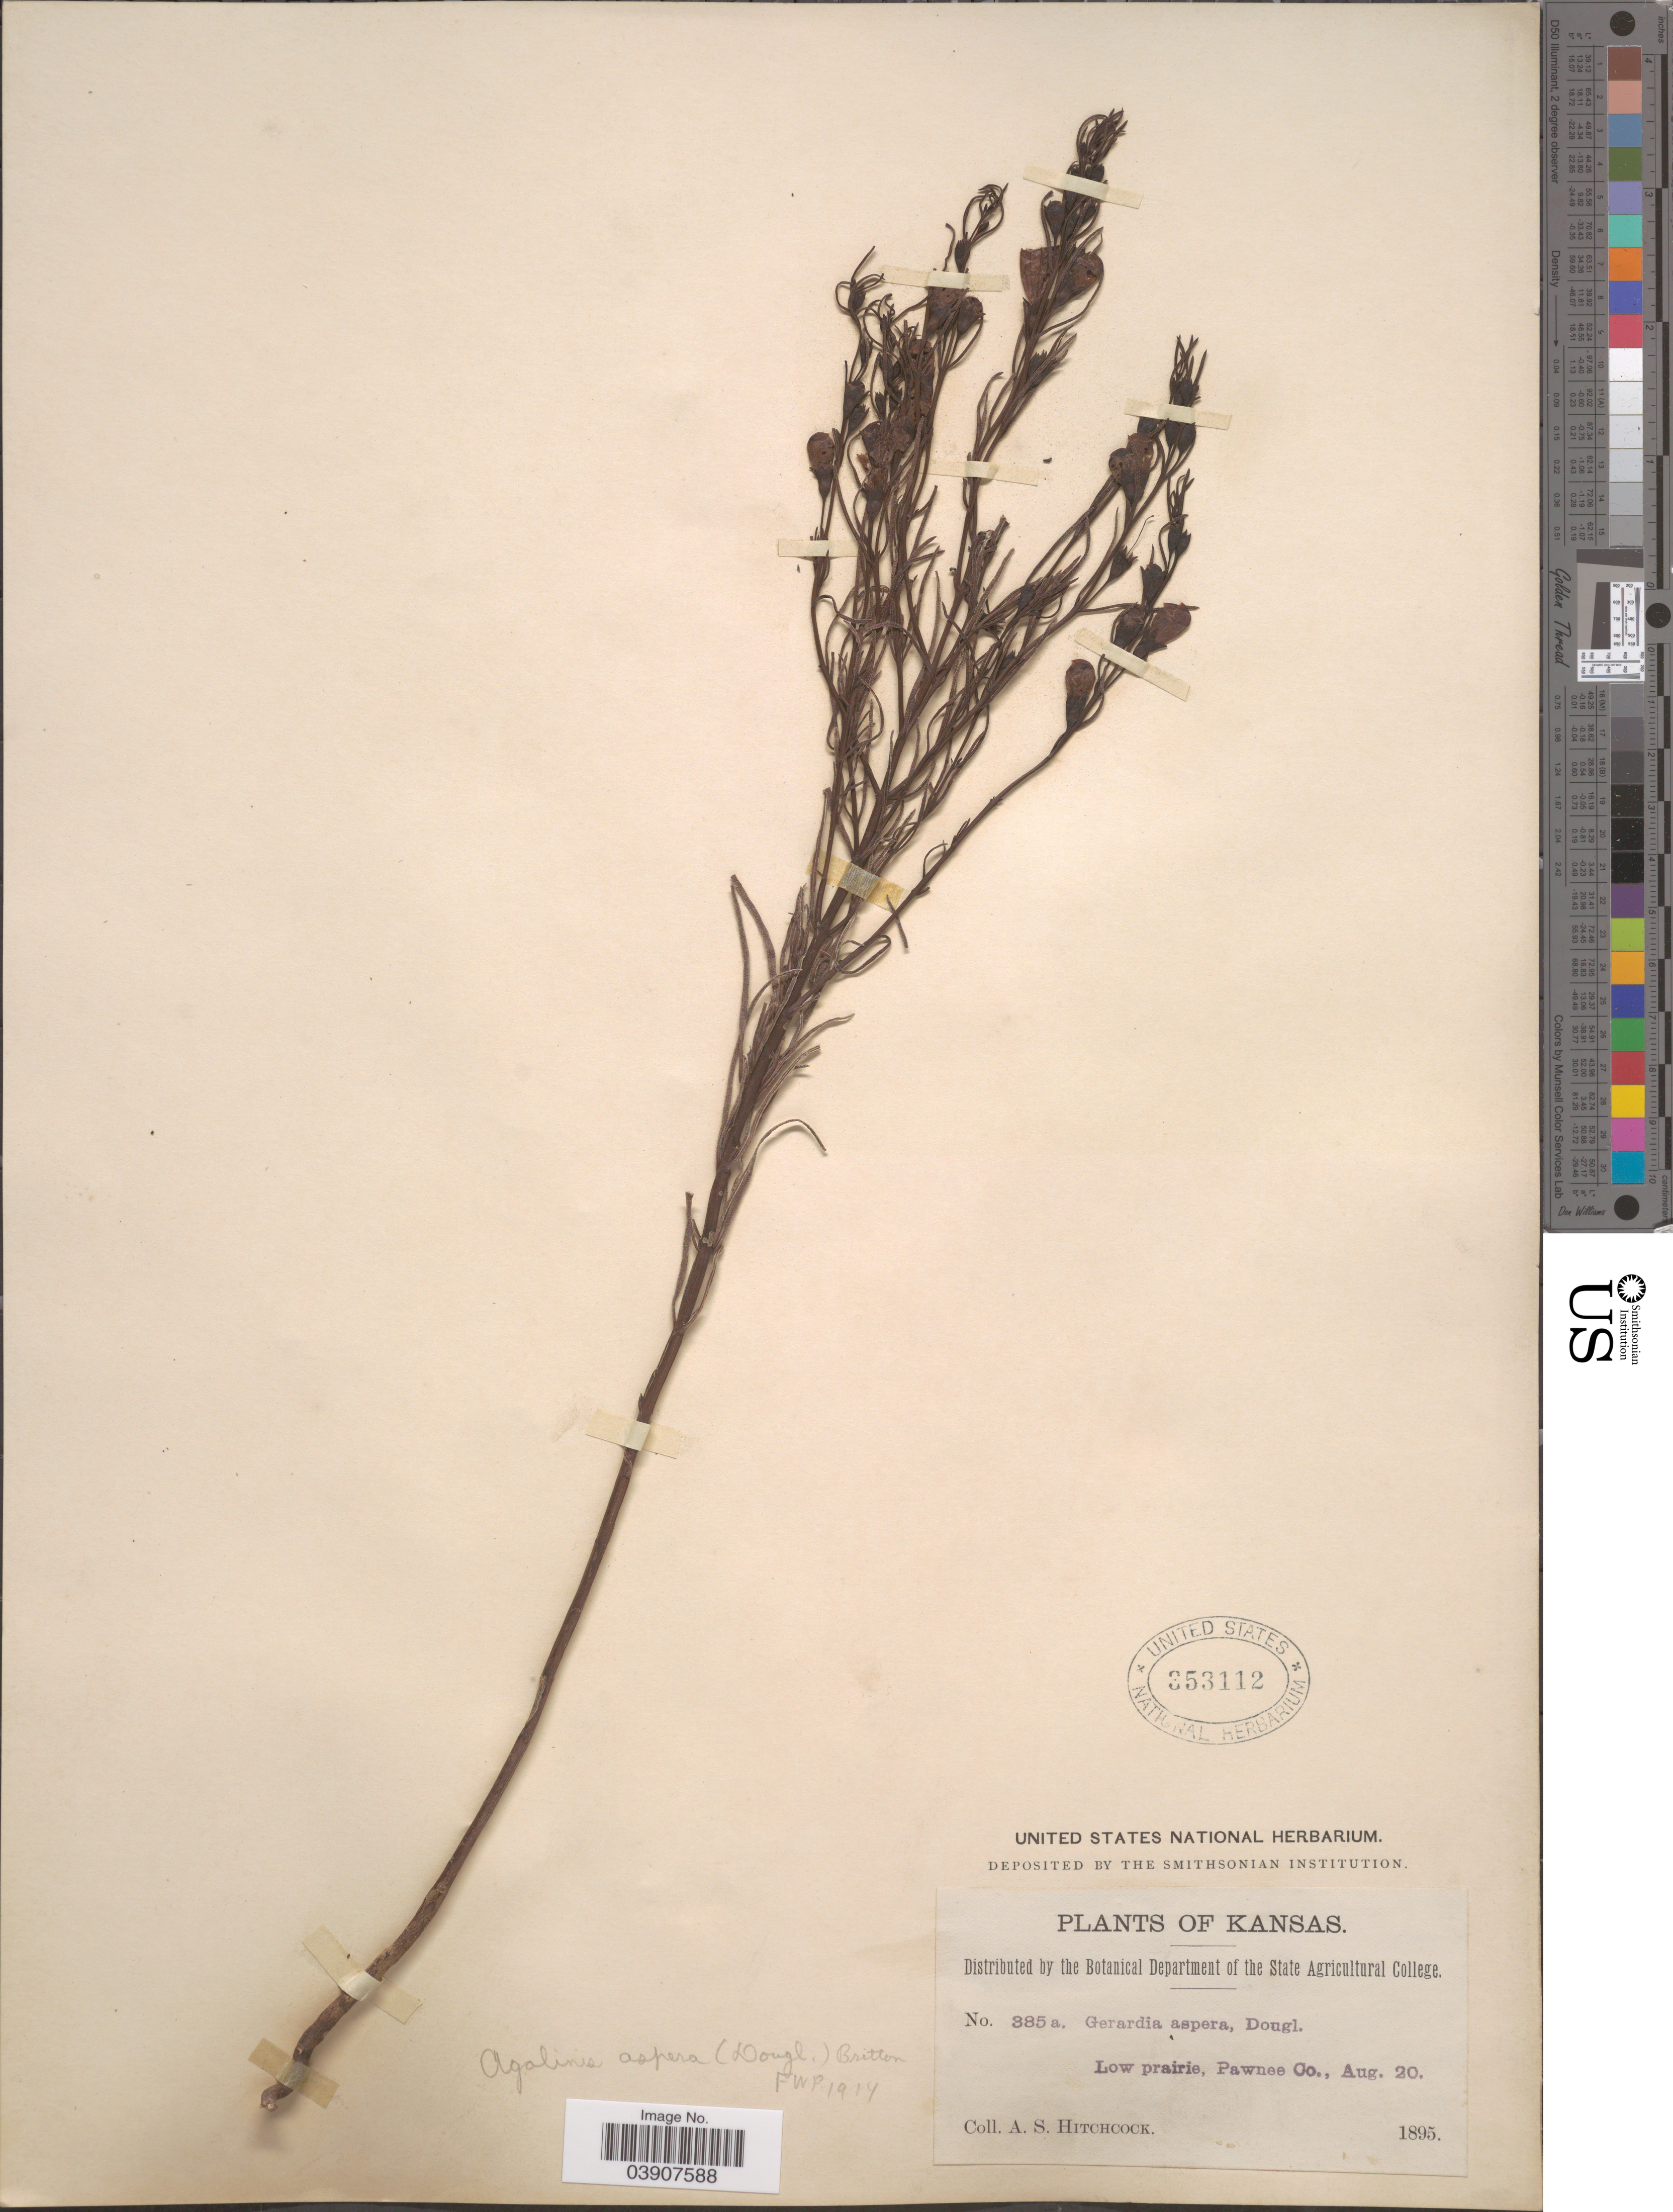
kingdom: Plantae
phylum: Tracheophyta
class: Magnoliopsida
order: Lamiales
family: Orobanchaceae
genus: Agalinis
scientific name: Agalinis aspera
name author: (Douglas ex Benth.) Britton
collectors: A. S. Hitchcock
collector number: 385a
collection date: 1895-08-20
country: United States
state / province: Kansas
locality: Low prairie, Pawnee Co.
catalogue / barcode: US 353112